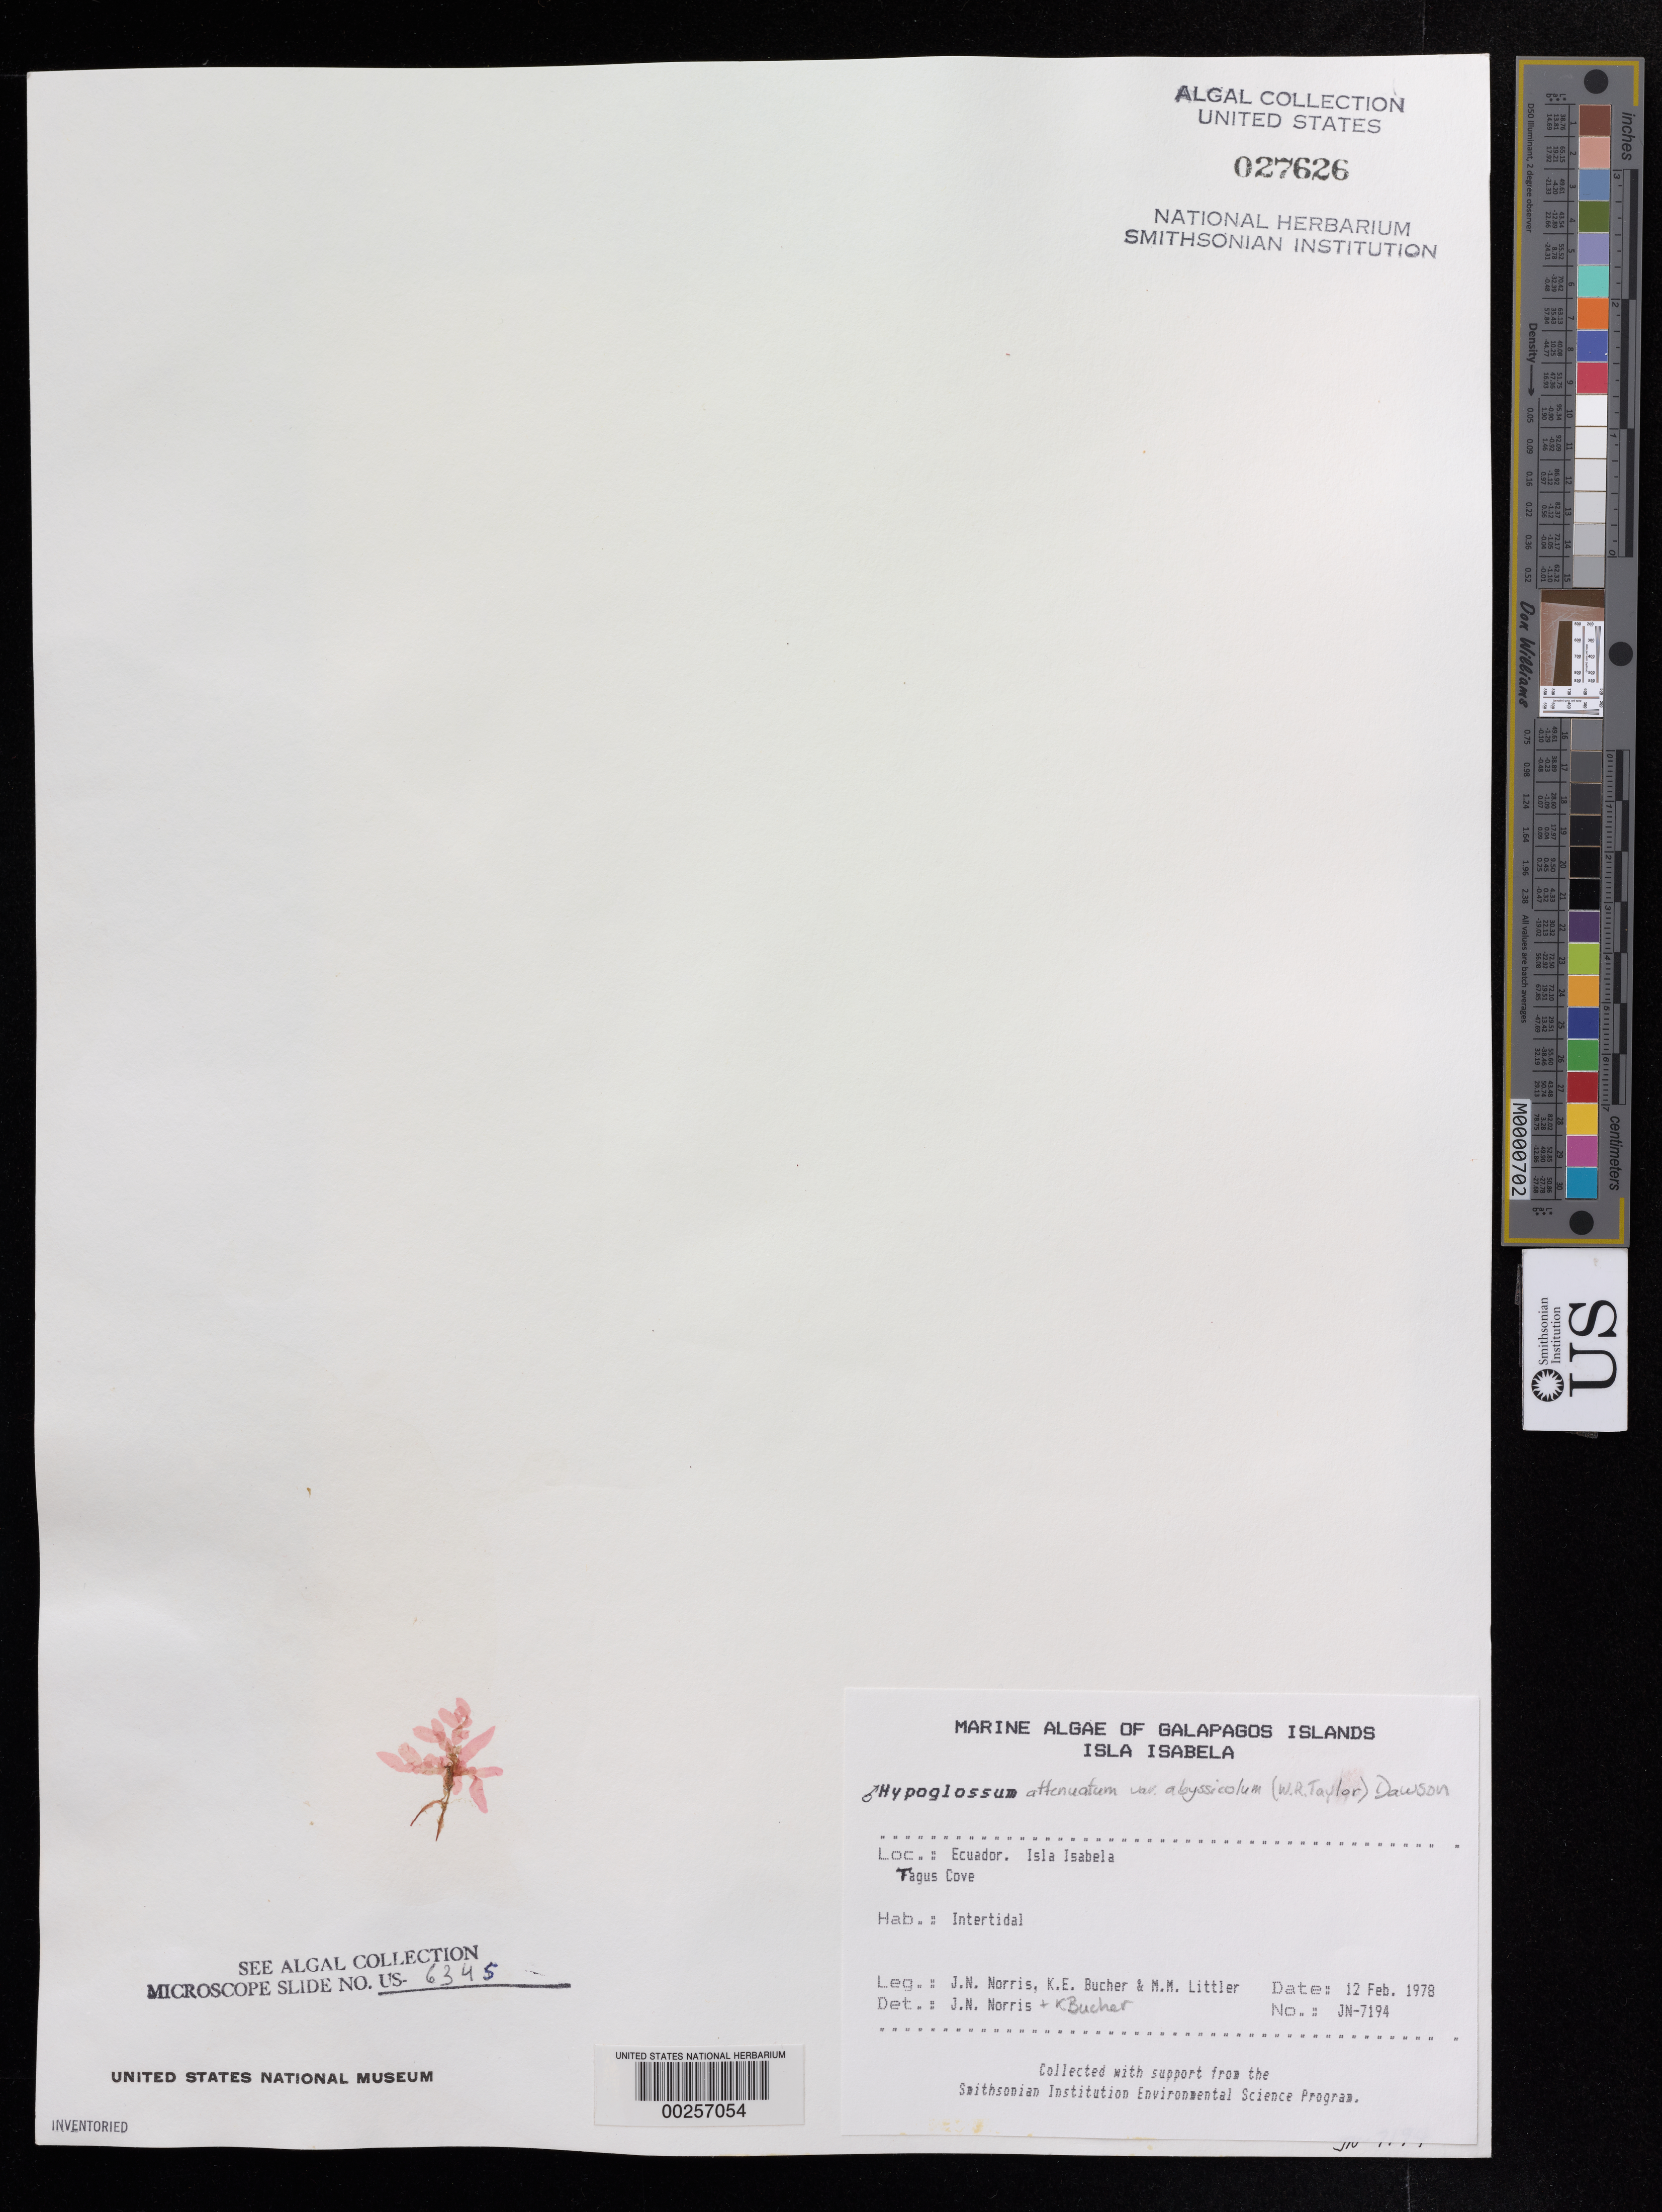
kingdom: Plantae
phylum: Rhodophyta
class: Florideophyceae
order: Ceramiales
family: Delesseriaceae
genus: Hypoglossum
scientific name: Hypoglossum attenuatum var. abyssicolum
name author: (W.R. Taylor) E.Y. Dawson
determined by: Norris, J. N.; Bucher, K. E.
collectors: J. N. Norris, K. E. Bucher & M. M. Littler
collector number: JN-7194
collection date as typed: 12 Feb 1978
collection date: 1978-02-12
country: Ecuador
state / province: Colón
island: Isabela [Albemarle]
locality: Tagus Cove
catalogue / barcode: US 27626